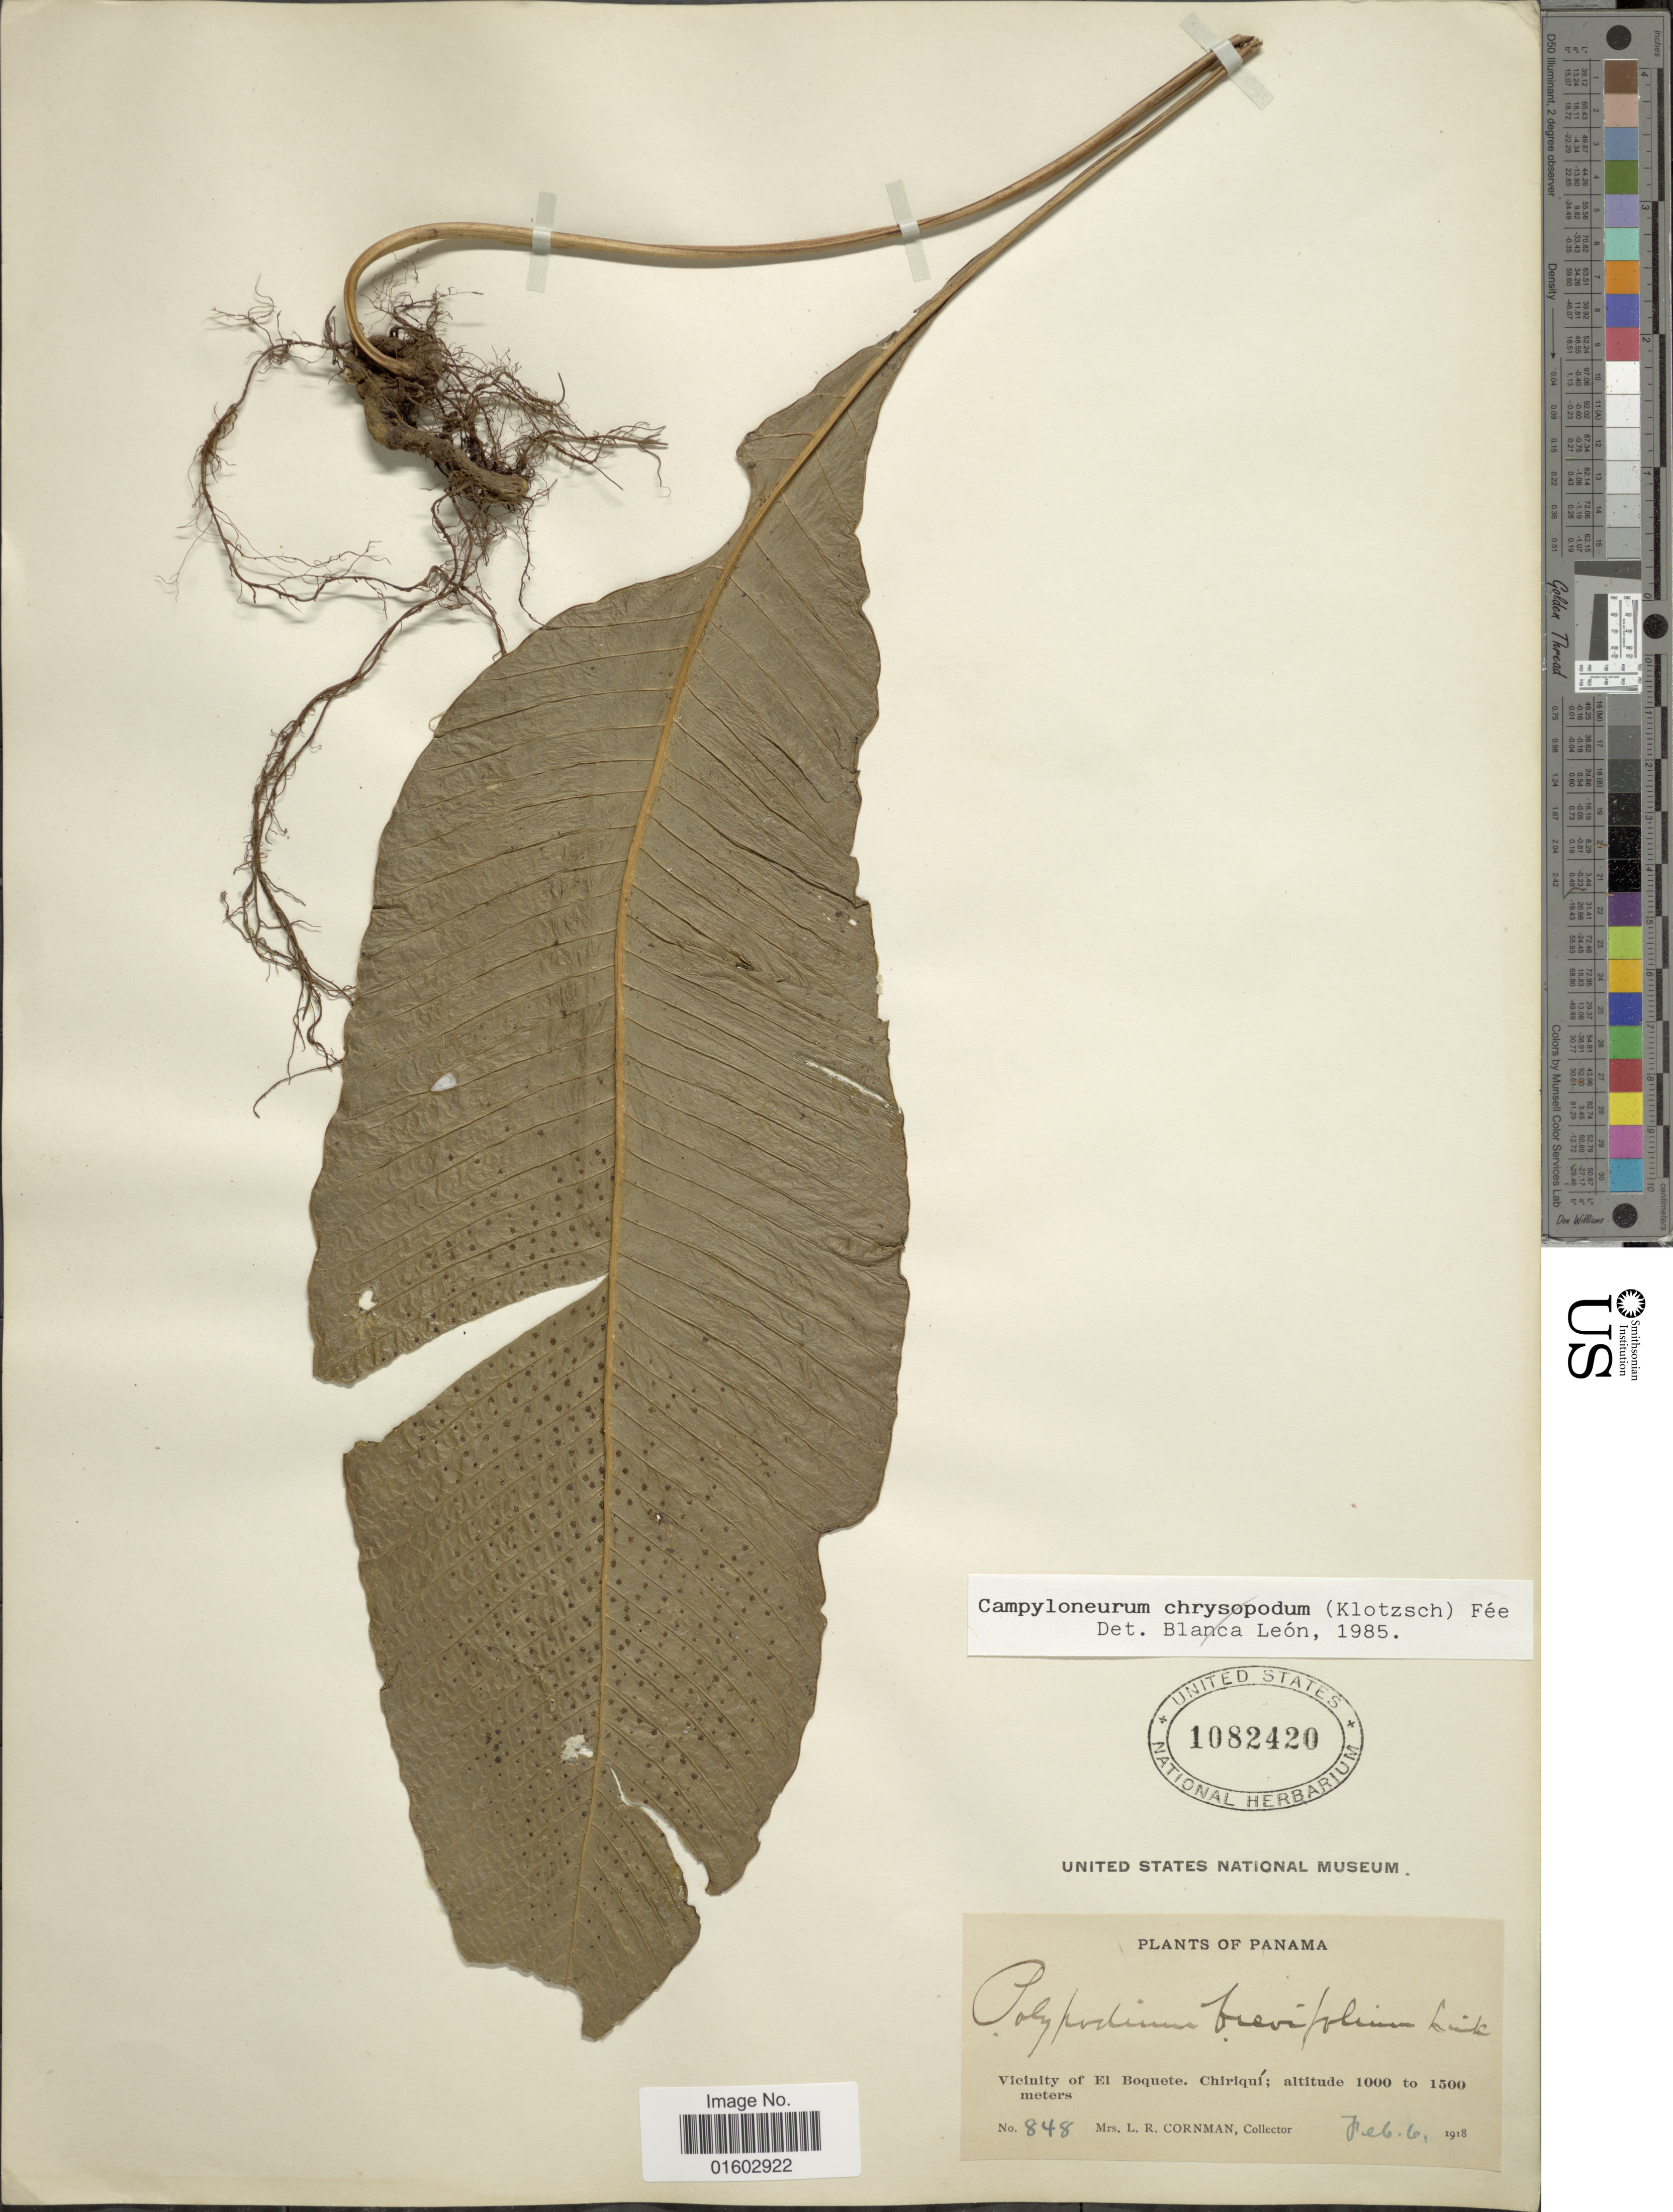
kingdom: Plantae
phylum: Tracheophyta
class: Polypodiopsida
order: Polypodiales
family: Polypodiaceae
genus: Campyloneurum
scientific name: Campyloneurum coarctatum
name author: (Kunze) Fée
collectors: L. Cornman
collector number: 848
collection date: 1918-02-06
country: Panama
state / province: Chiriqui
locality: Vicinity of El Boquete, Chiriqui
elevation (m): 1000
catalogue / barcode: US 1082420